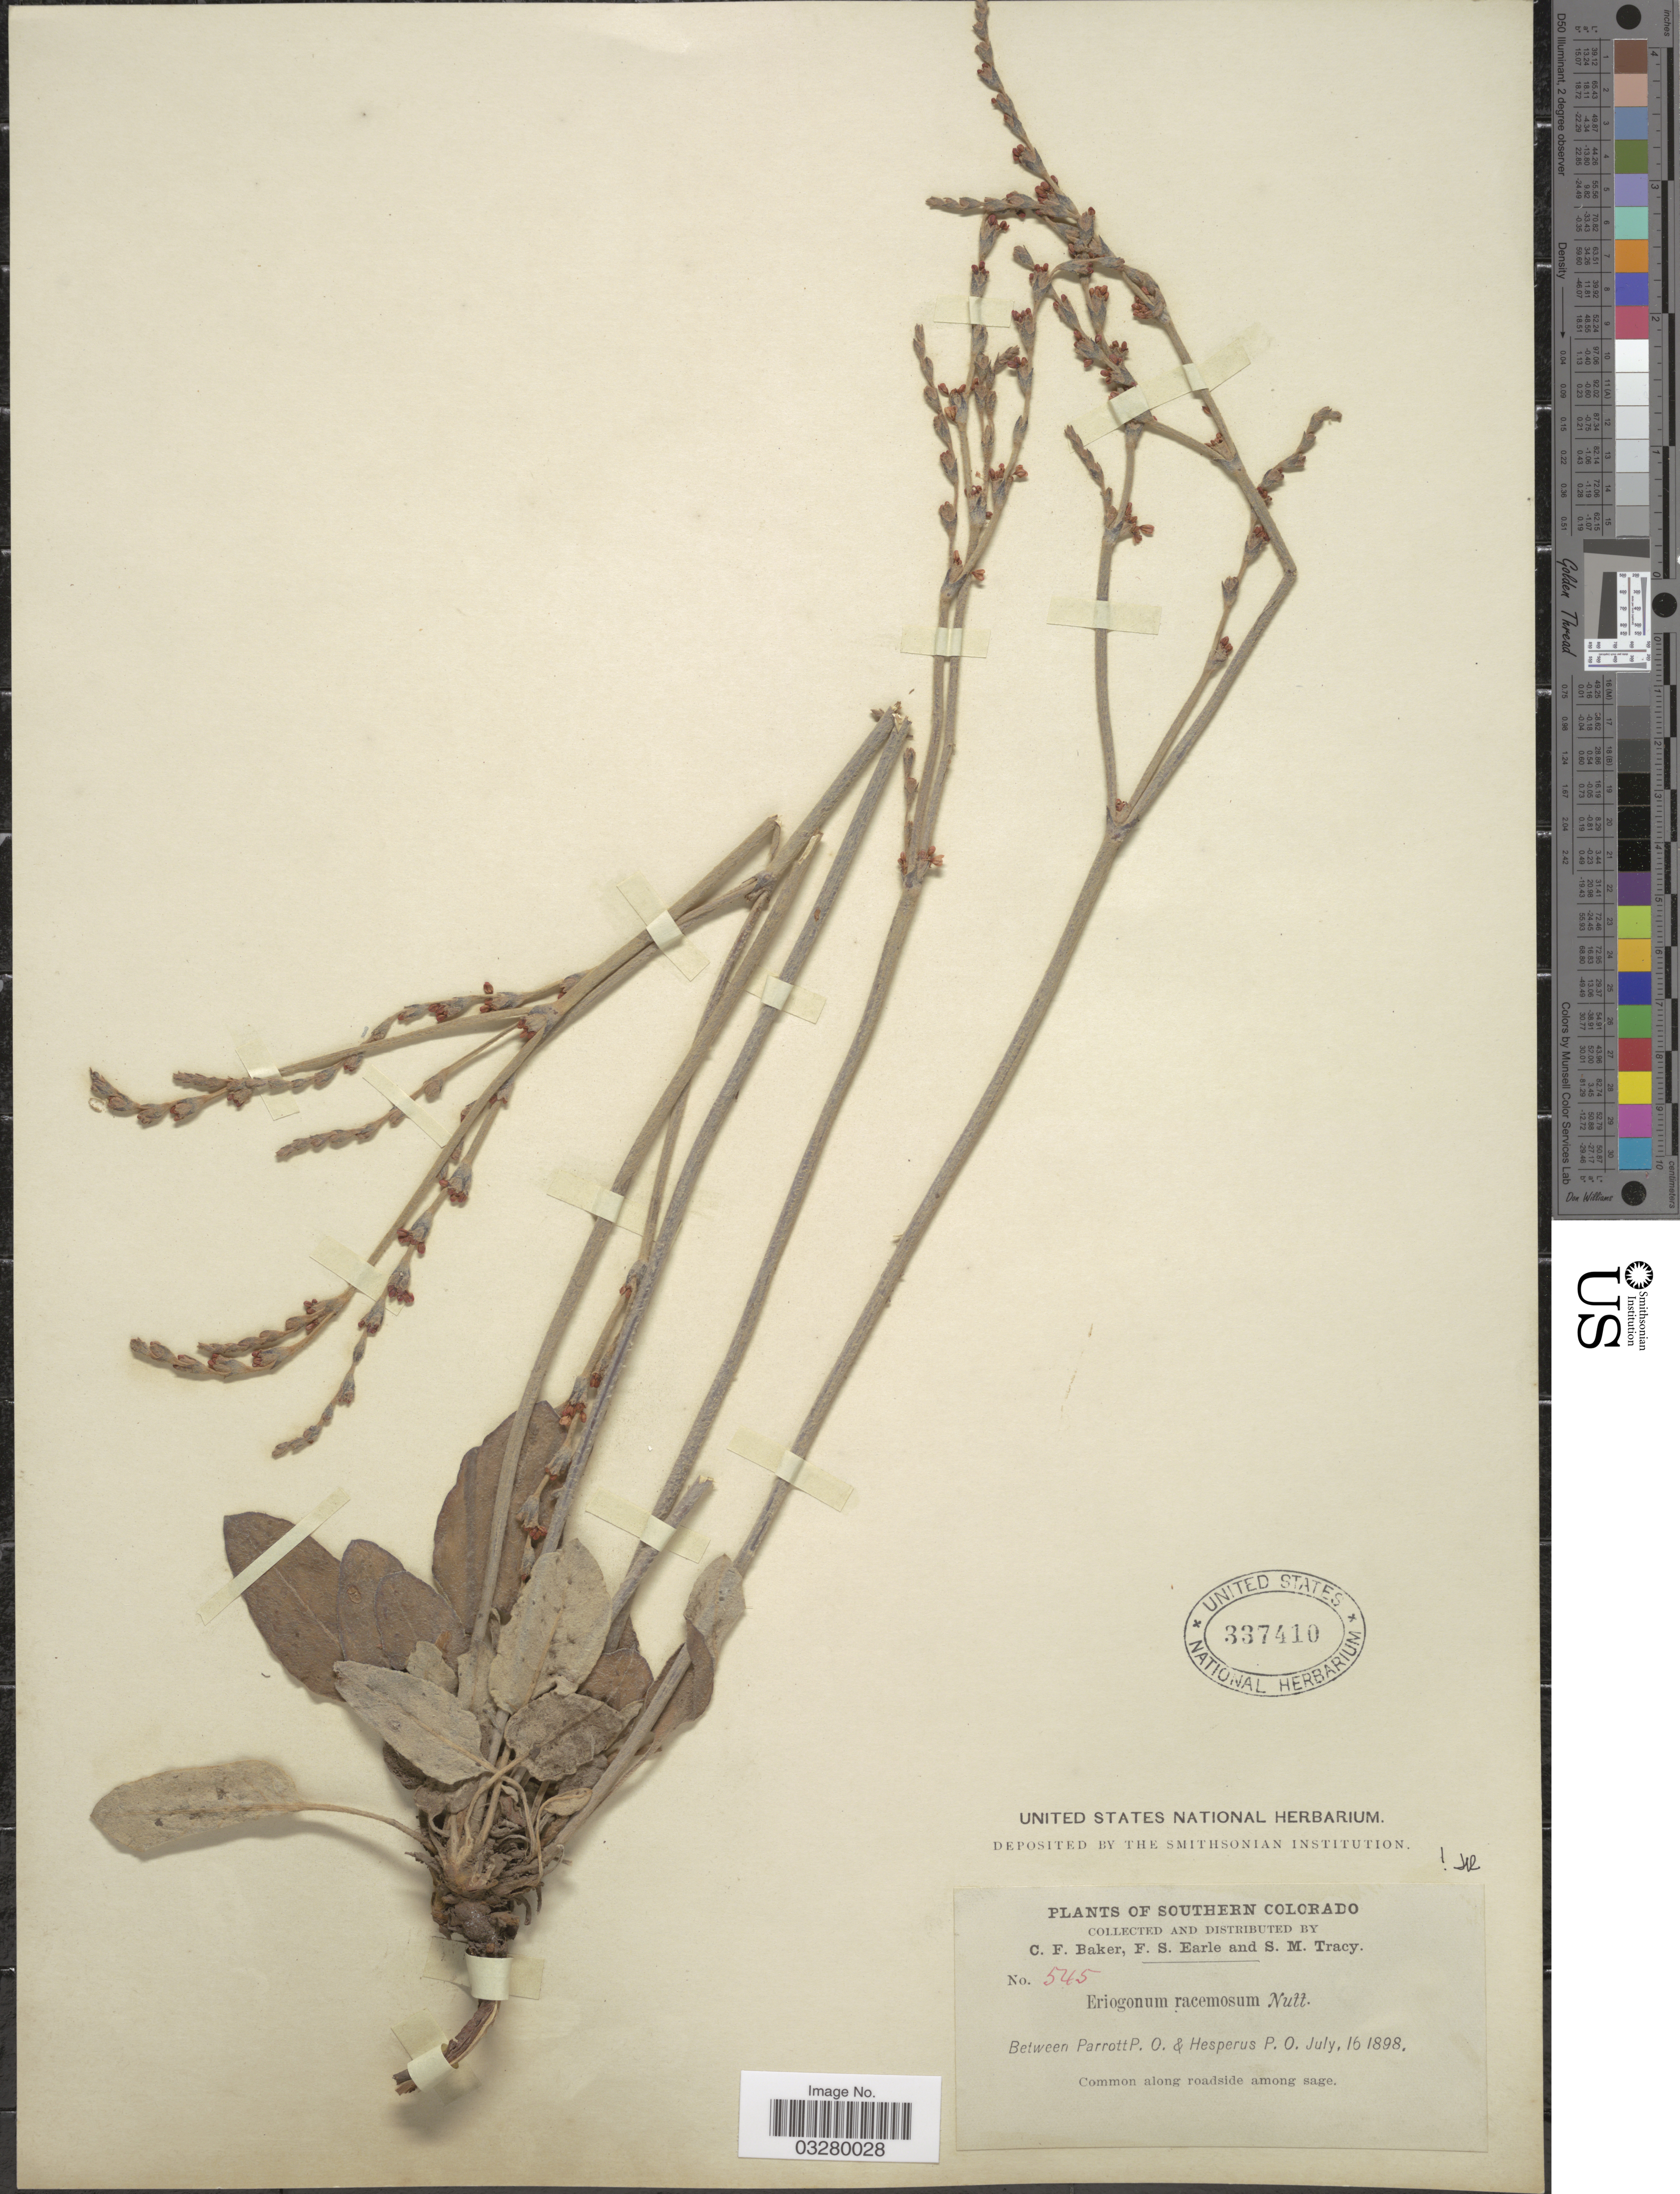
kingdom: Plantae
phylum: Tracheophyta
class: Magnoliopsida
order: Caryophyllales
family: Polygonaceae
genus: Eriogonum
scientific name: Eriogonum racemosum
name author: Nutt.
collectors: C. F. Baker, F. S. Earle & S. M. Tracy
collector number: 545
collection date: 1898-07-16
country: United States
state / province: Colorado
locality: Southern Colorado, Between Parrott P.O. & Hesperus P.O.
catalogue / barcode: US 337410